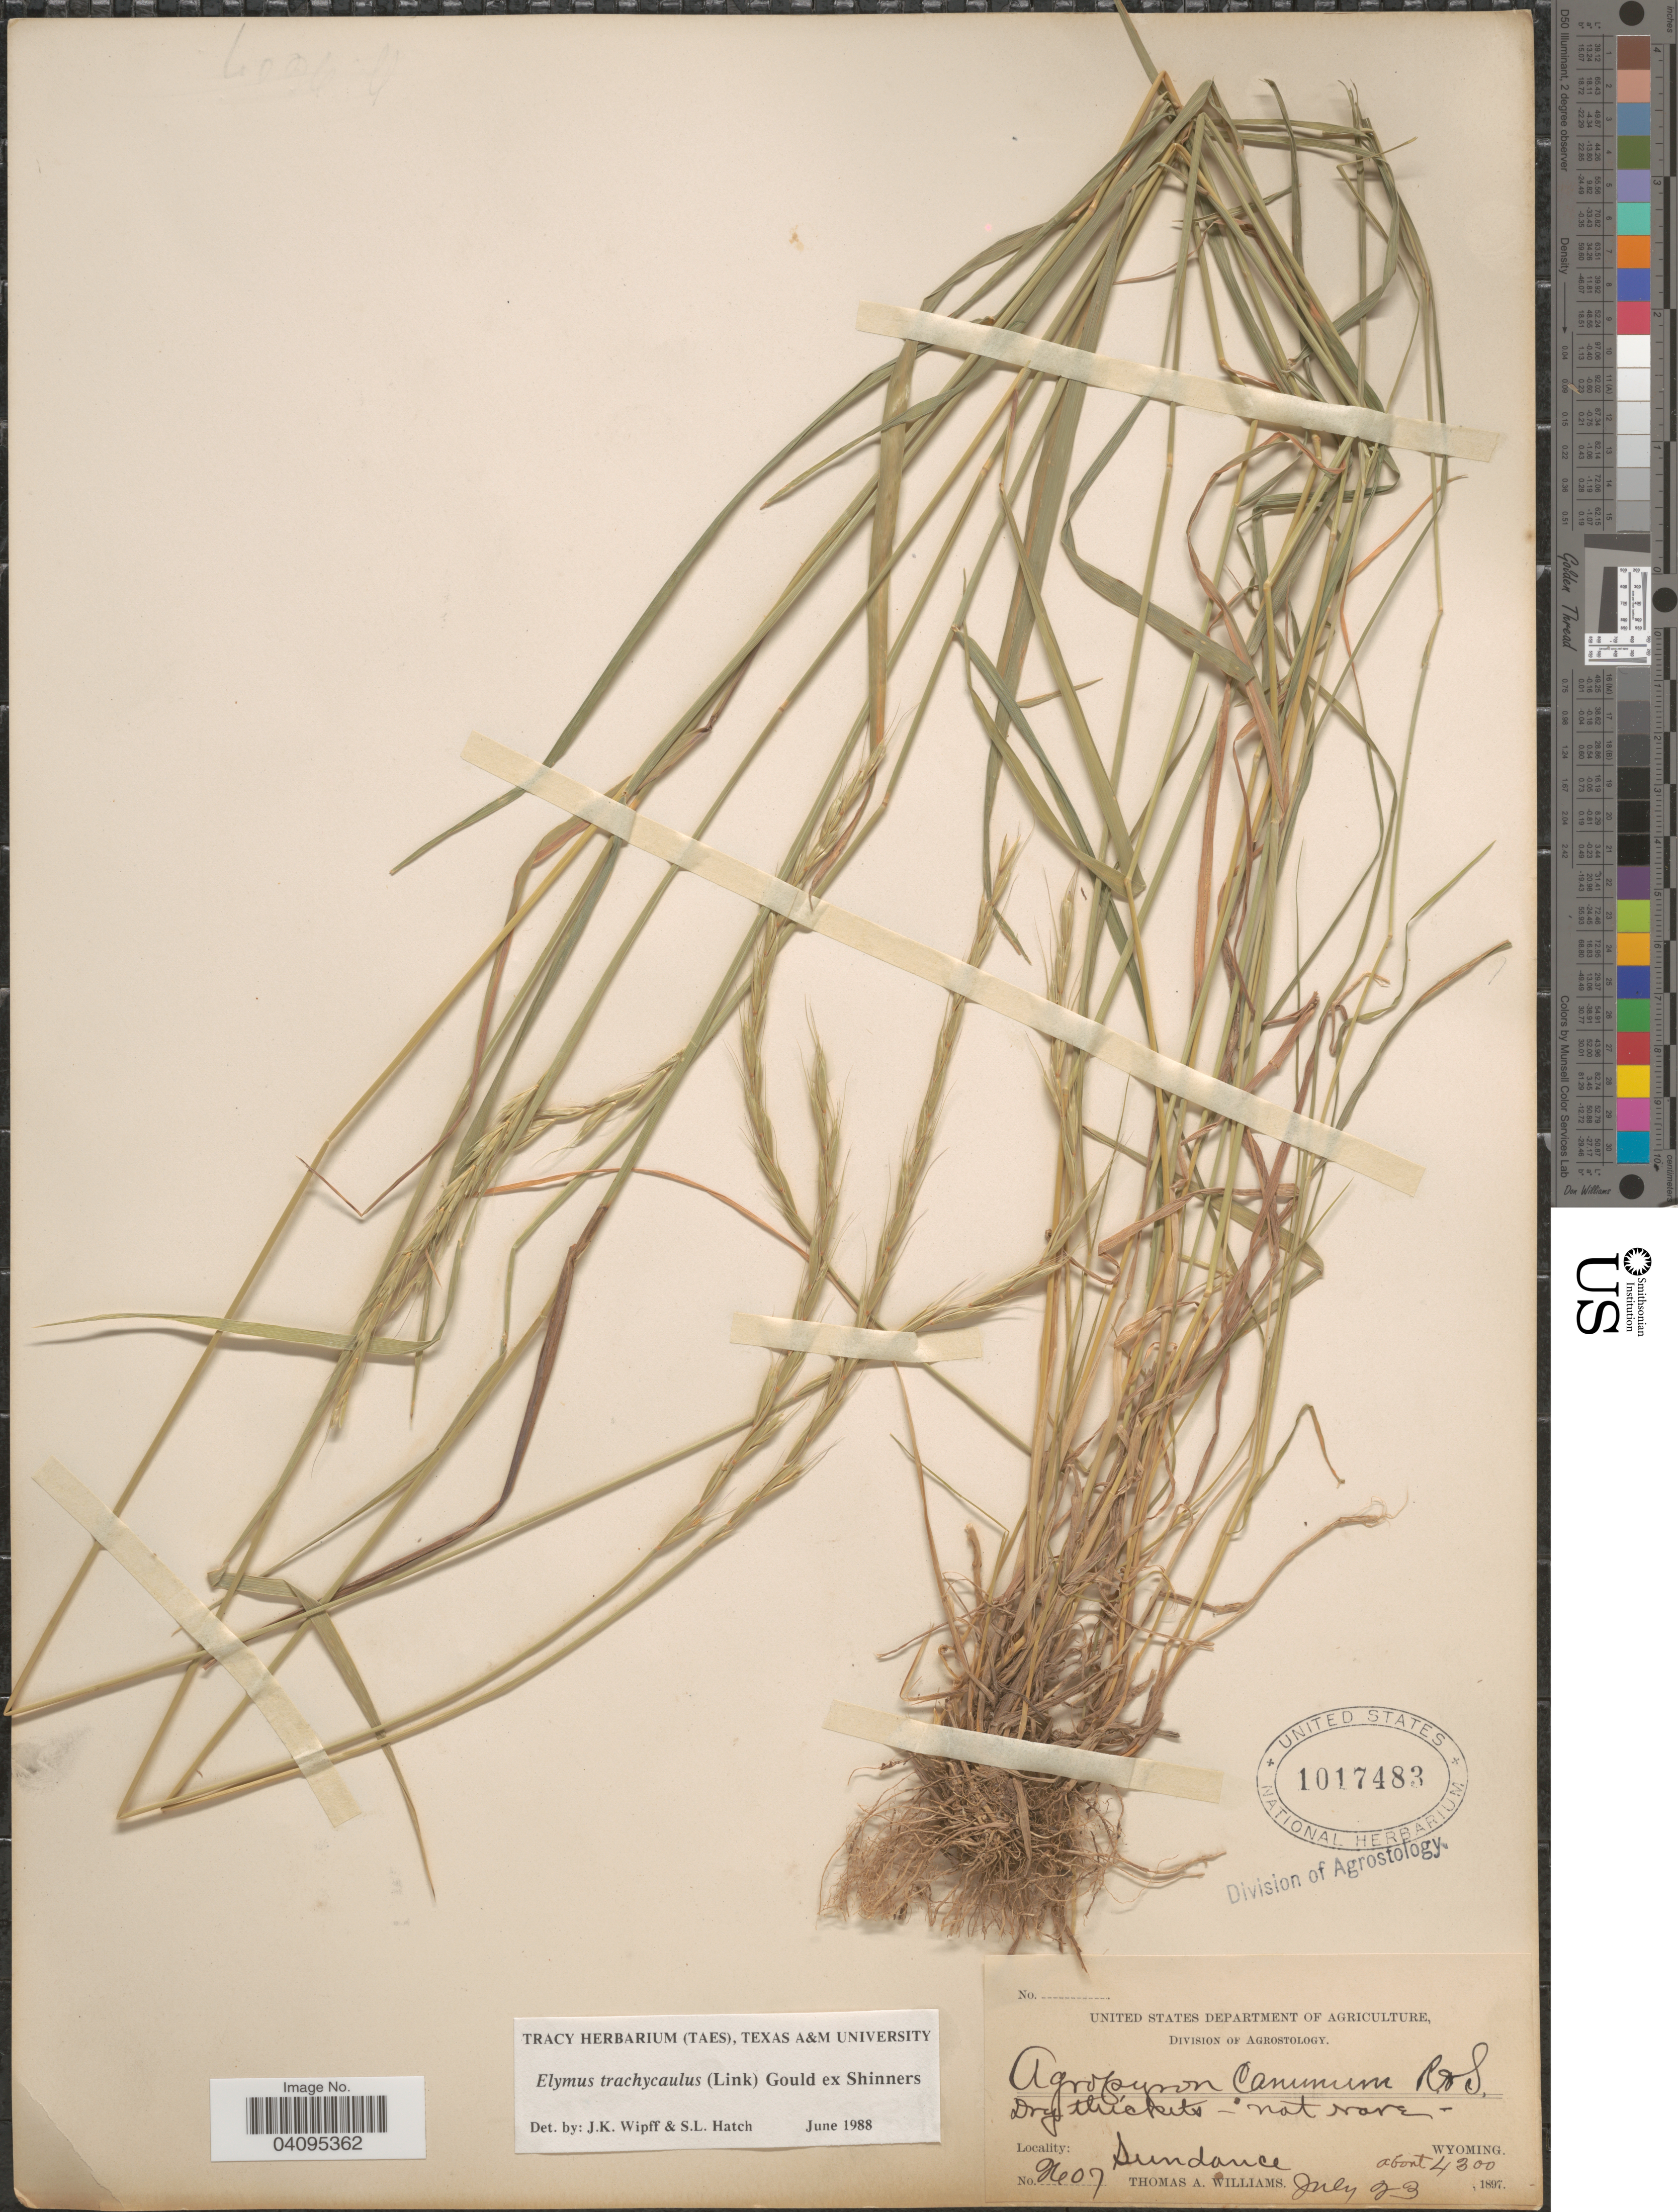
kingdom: Plantae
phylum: Tracheophyta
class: Liliopsida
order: Poales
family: Poaceae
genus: Elymus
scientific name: Elymus trachycaulus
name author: (Link) Gould ex Shinners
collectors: T. A. Williams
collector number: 2607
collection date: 1897-07-23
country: United States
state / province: Wyoming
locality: Dry thickets. Sundance.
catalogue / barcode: US 1017483